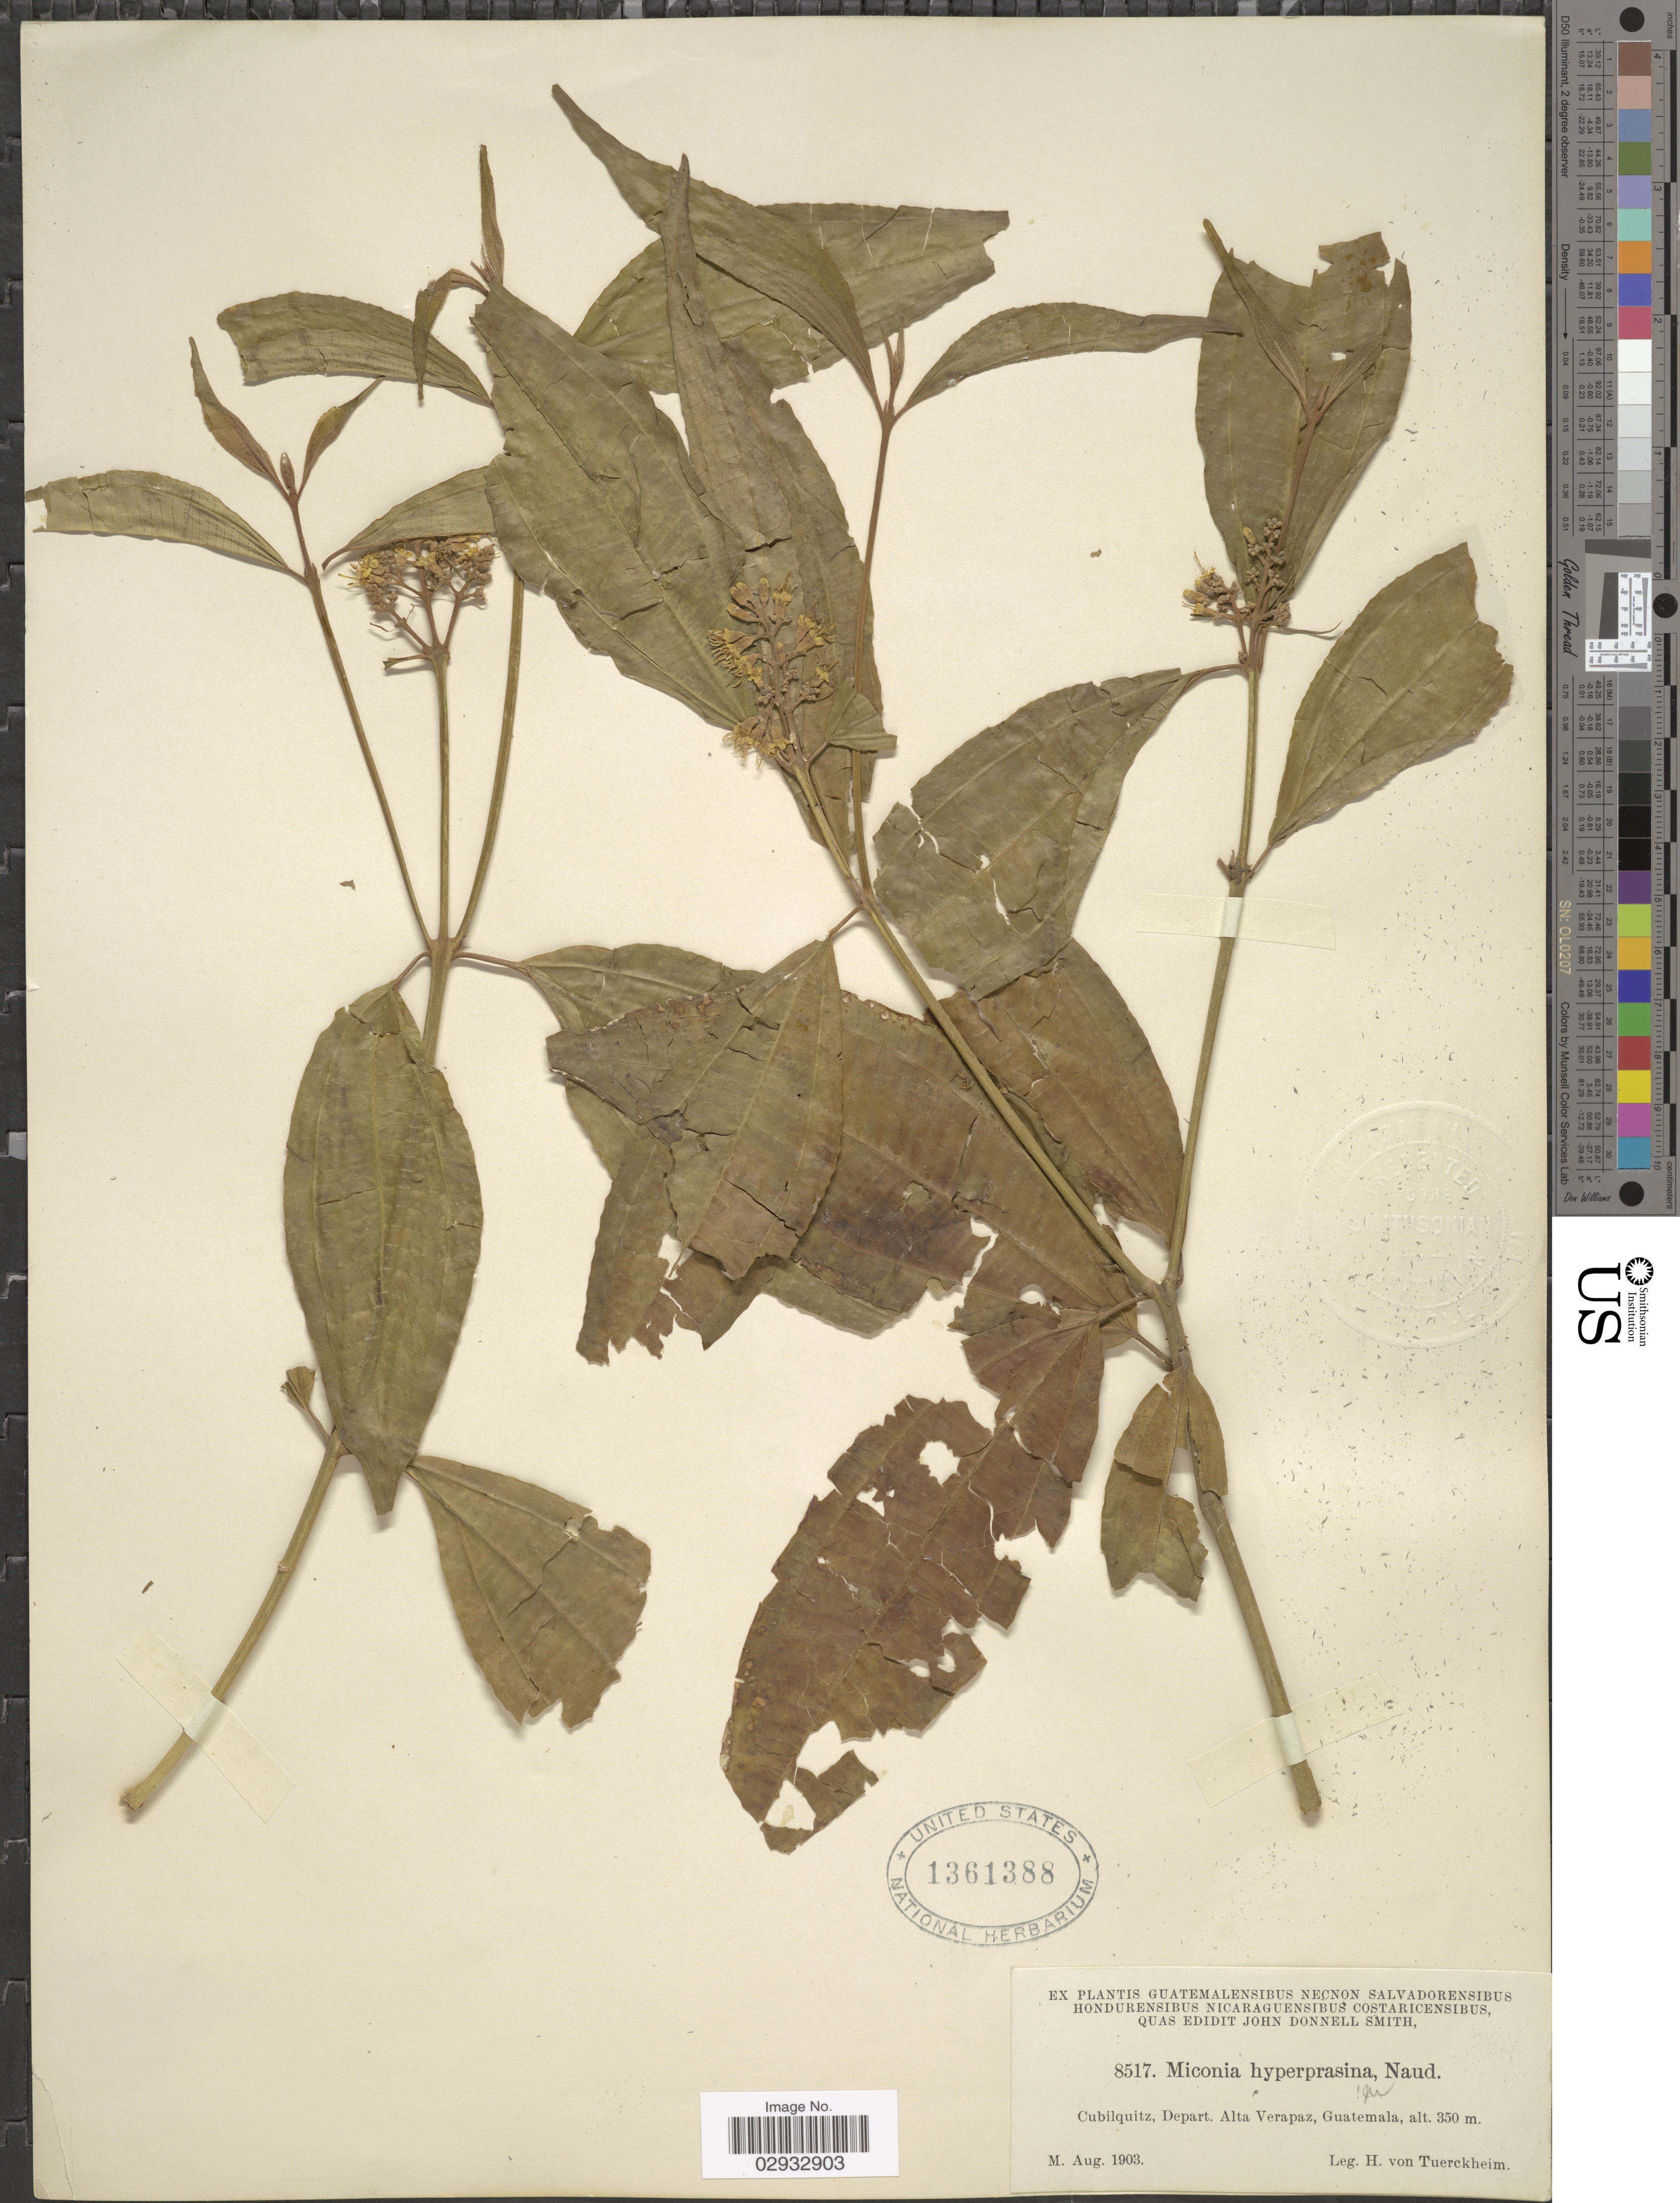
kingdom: Plantae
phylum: Tracheophyta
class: Magnoliopsida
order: Myrtales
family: Melastomataceae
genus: Miconia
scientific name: Miconia hyperprasina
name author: Naudin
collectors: H. von Türckheim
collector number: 8517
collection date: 1903-08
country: Guatemala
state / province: Alta Verapaz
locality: Cubilquitz, Depart. Alta Verapaz.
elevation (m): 350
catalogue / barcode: US 1361388